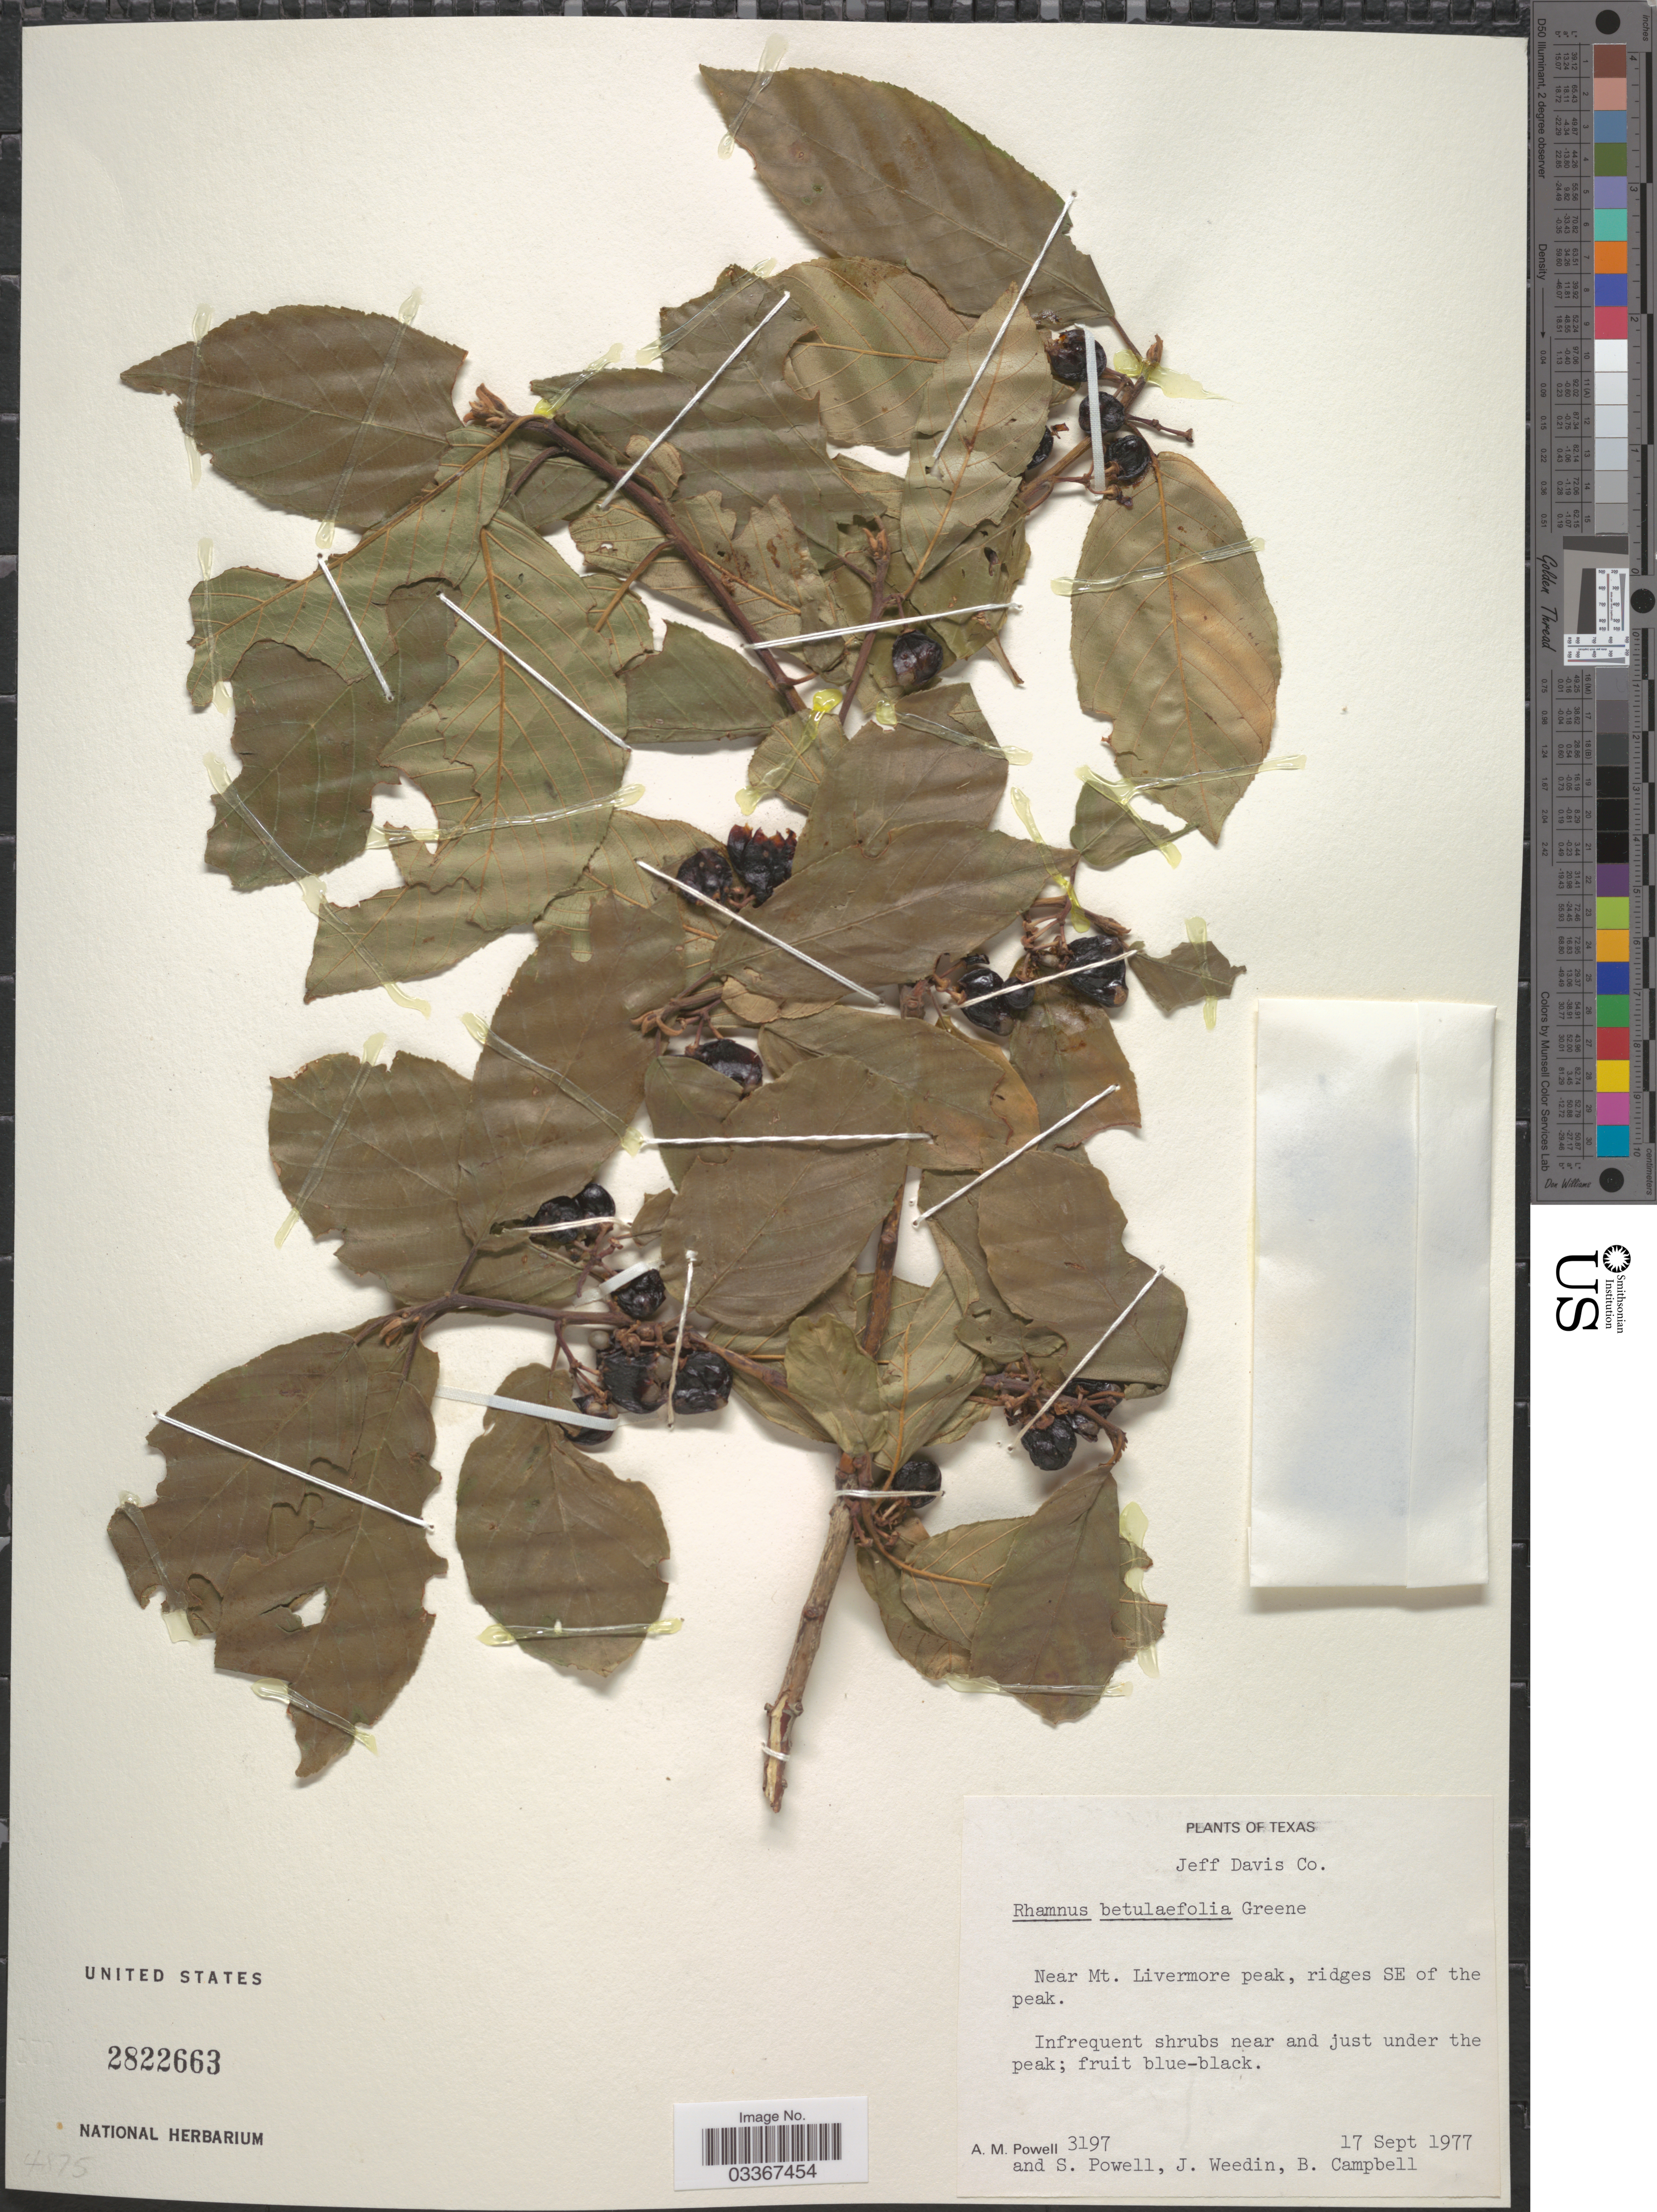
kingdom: Plantae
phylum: Tracheophyta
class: Magnoliopsida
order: Rosales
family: Rhamnaceae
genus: Frangula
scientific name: Frangula betulifolia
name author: (Greene) Grubov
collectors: A. M. Powell, S. Powell, J. Weedin & B. Campbell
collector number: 3197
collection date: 1977-09-17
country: United States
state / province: Texas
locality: Jeff Davis Co. Near Mt. Livermore peak, ridges SE of the peak.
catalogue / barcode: US 2822663